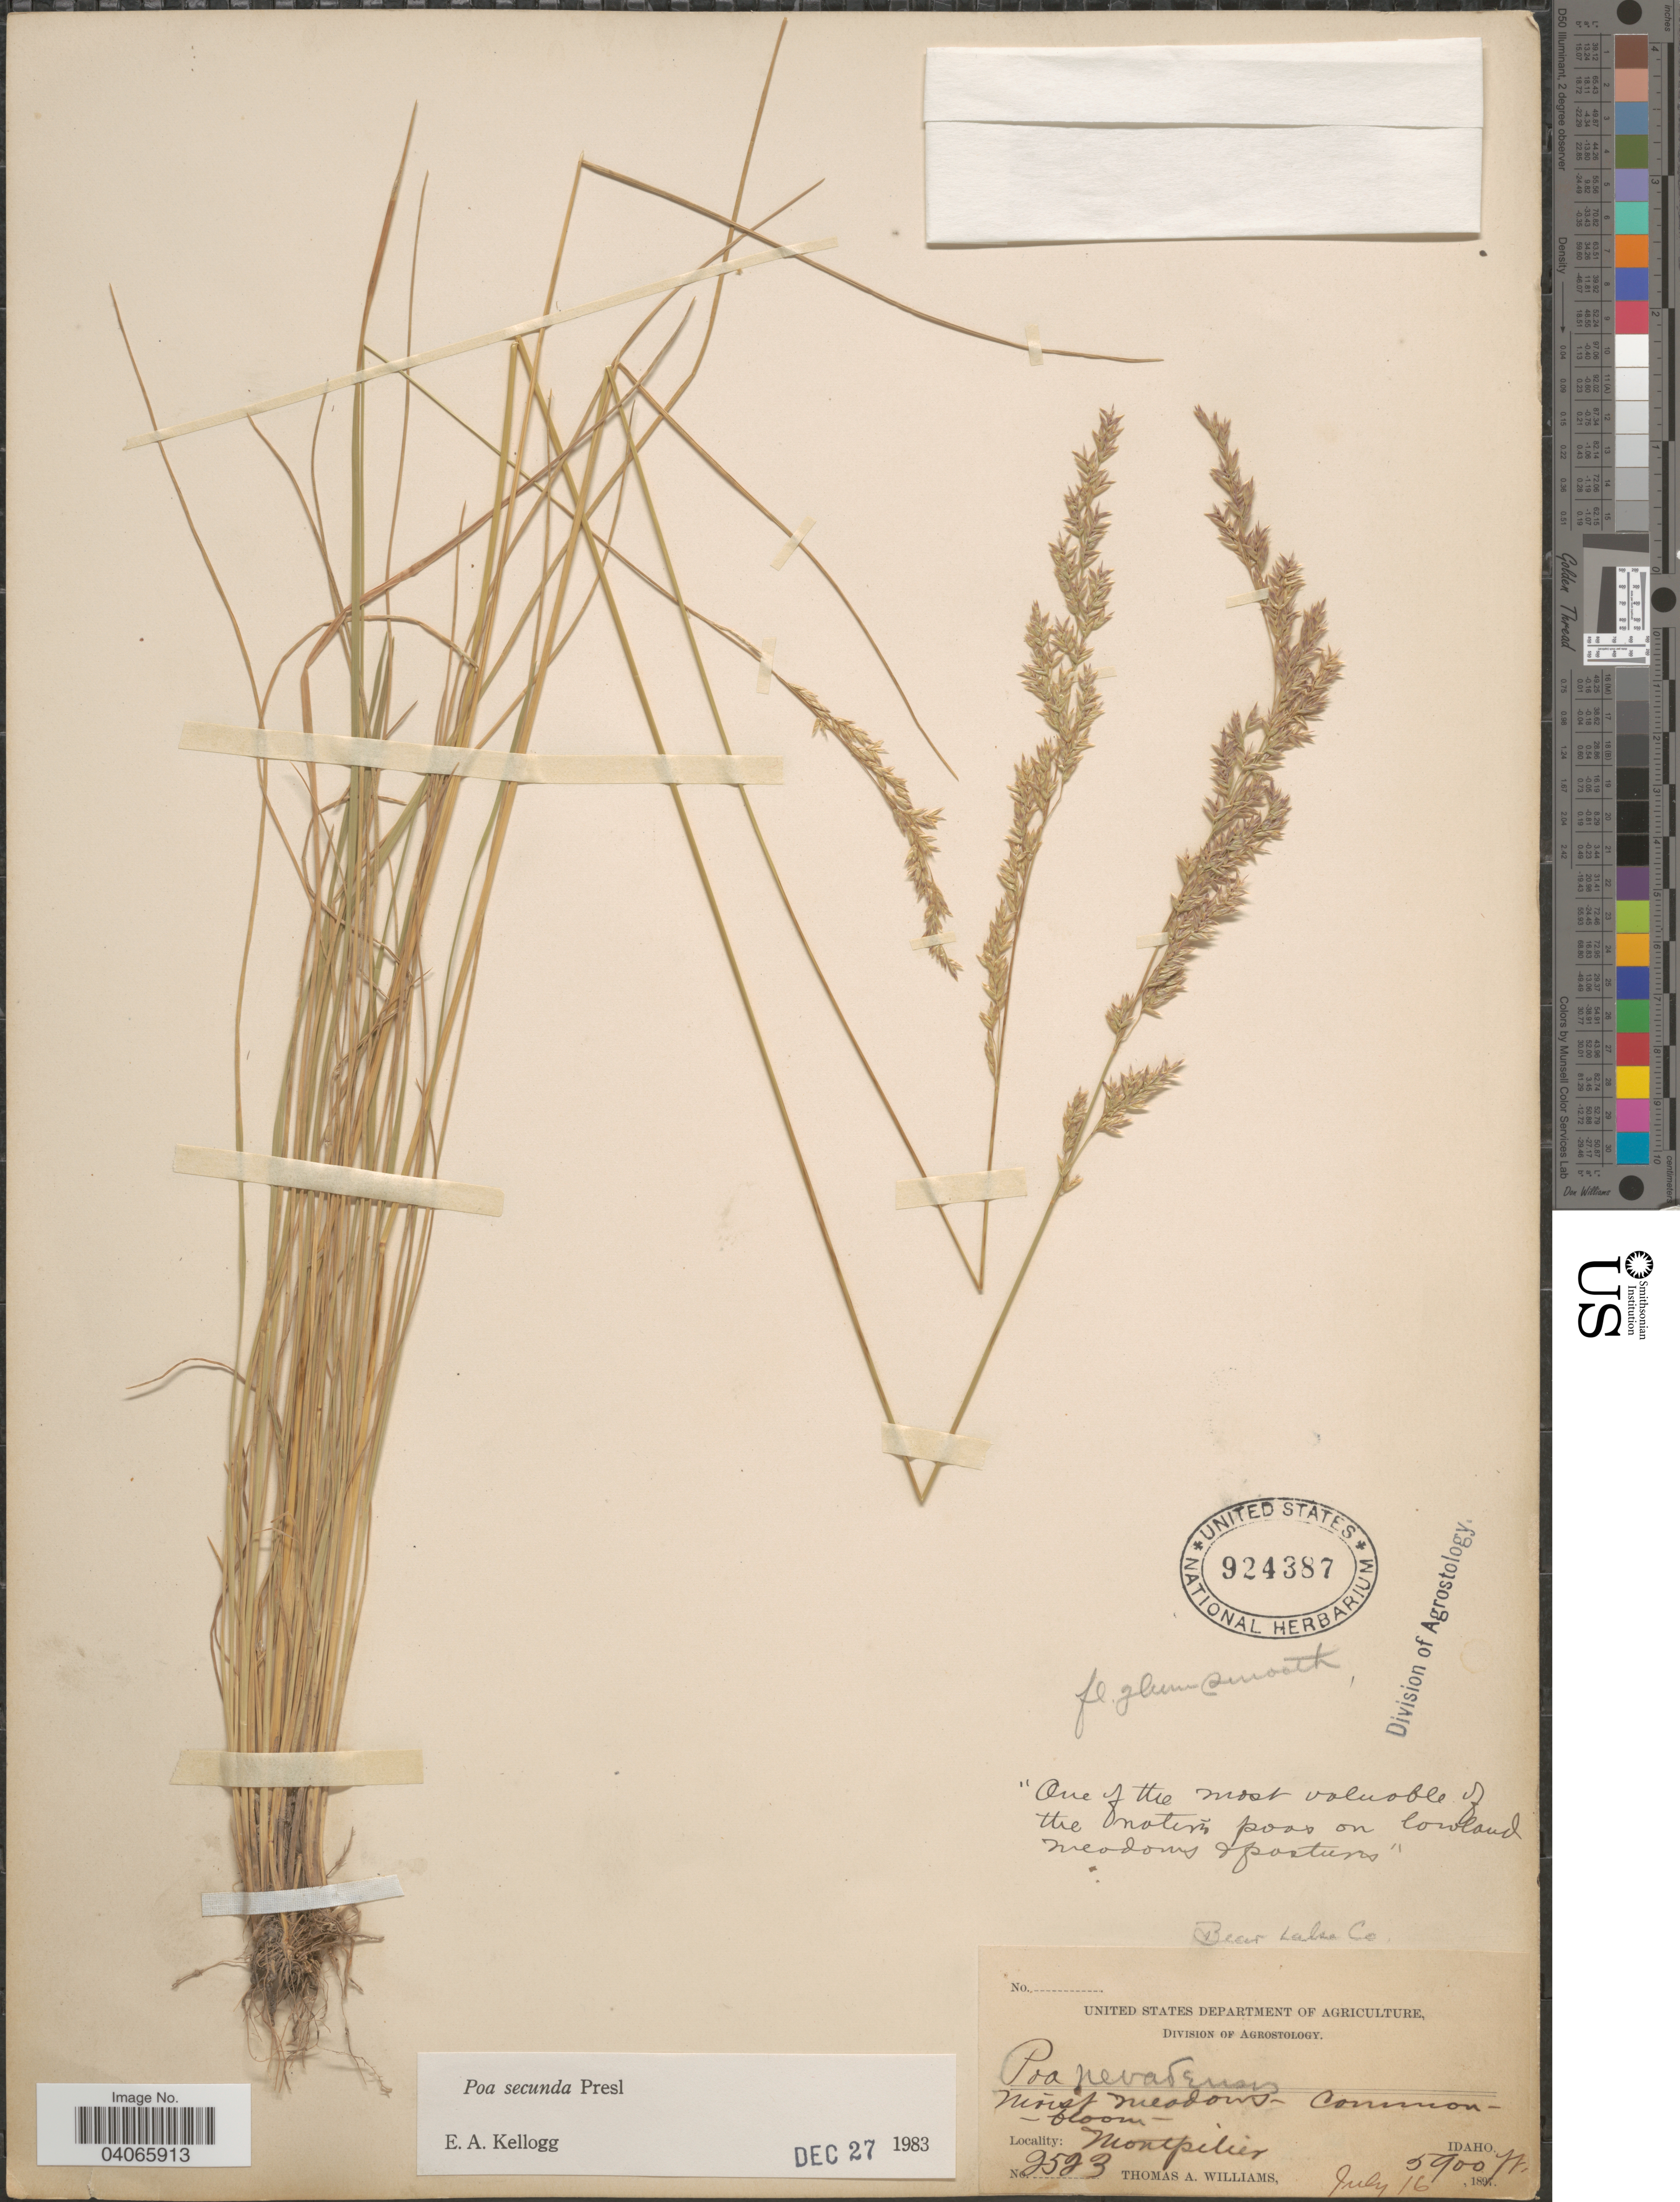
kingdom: Plantae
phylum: Tracheophyta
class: Liliopsida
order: Poales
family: Poaceae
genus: Poa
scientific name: Poa secunda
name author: J. Presl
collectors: T. A. Williams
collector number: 2523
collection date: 1897-07-16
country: United States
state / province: Idaho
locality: Bear Lake Co. Montpelier.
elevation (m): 1798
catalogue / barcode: US 924387